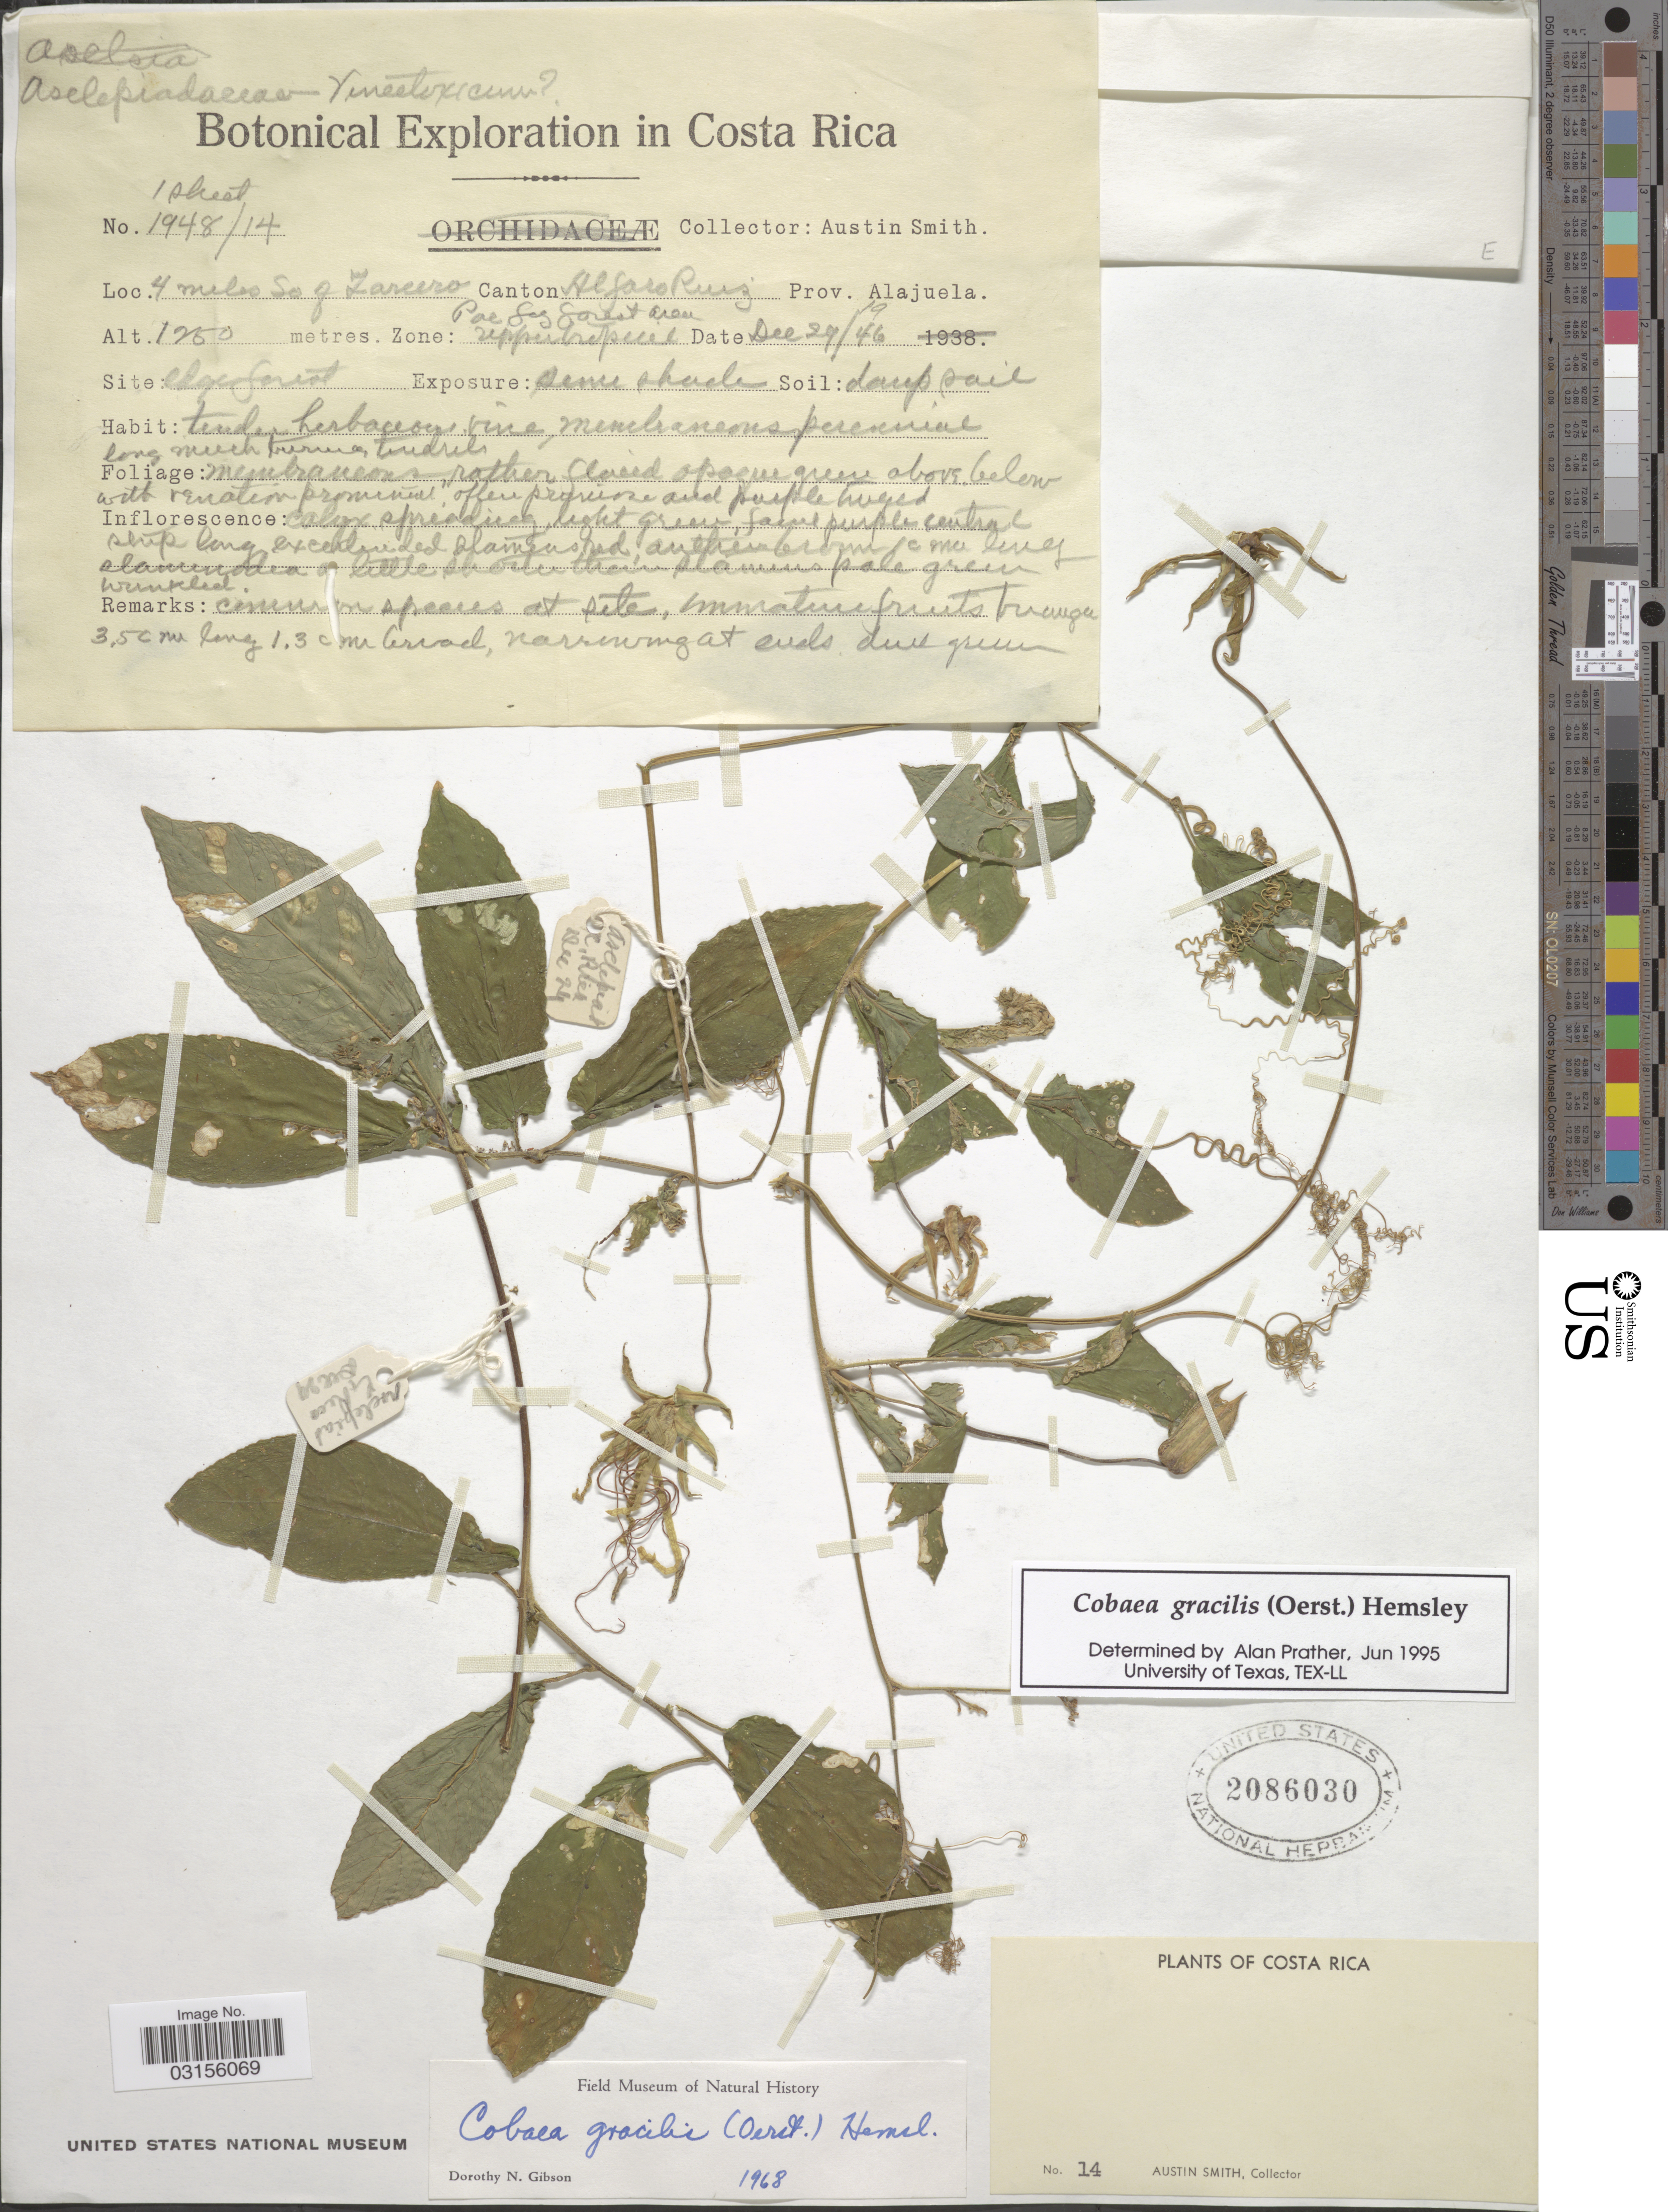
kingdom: Plantae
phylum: Tracheophyta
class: Magnoliopsida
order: Ericales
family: Polemoniaceae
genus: Cobaea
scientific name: Cobaea gracilis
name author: (Oerst.) Hemsl.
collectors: Aust P. Smith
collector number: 1948/14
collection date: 1946-12-29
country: Costa Rica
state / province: Alajuela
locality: Pac. fog forest area, 4 miles So. of Zarcero, Alfaro Ruiz canton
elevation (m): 1250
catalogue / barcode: US 2086030